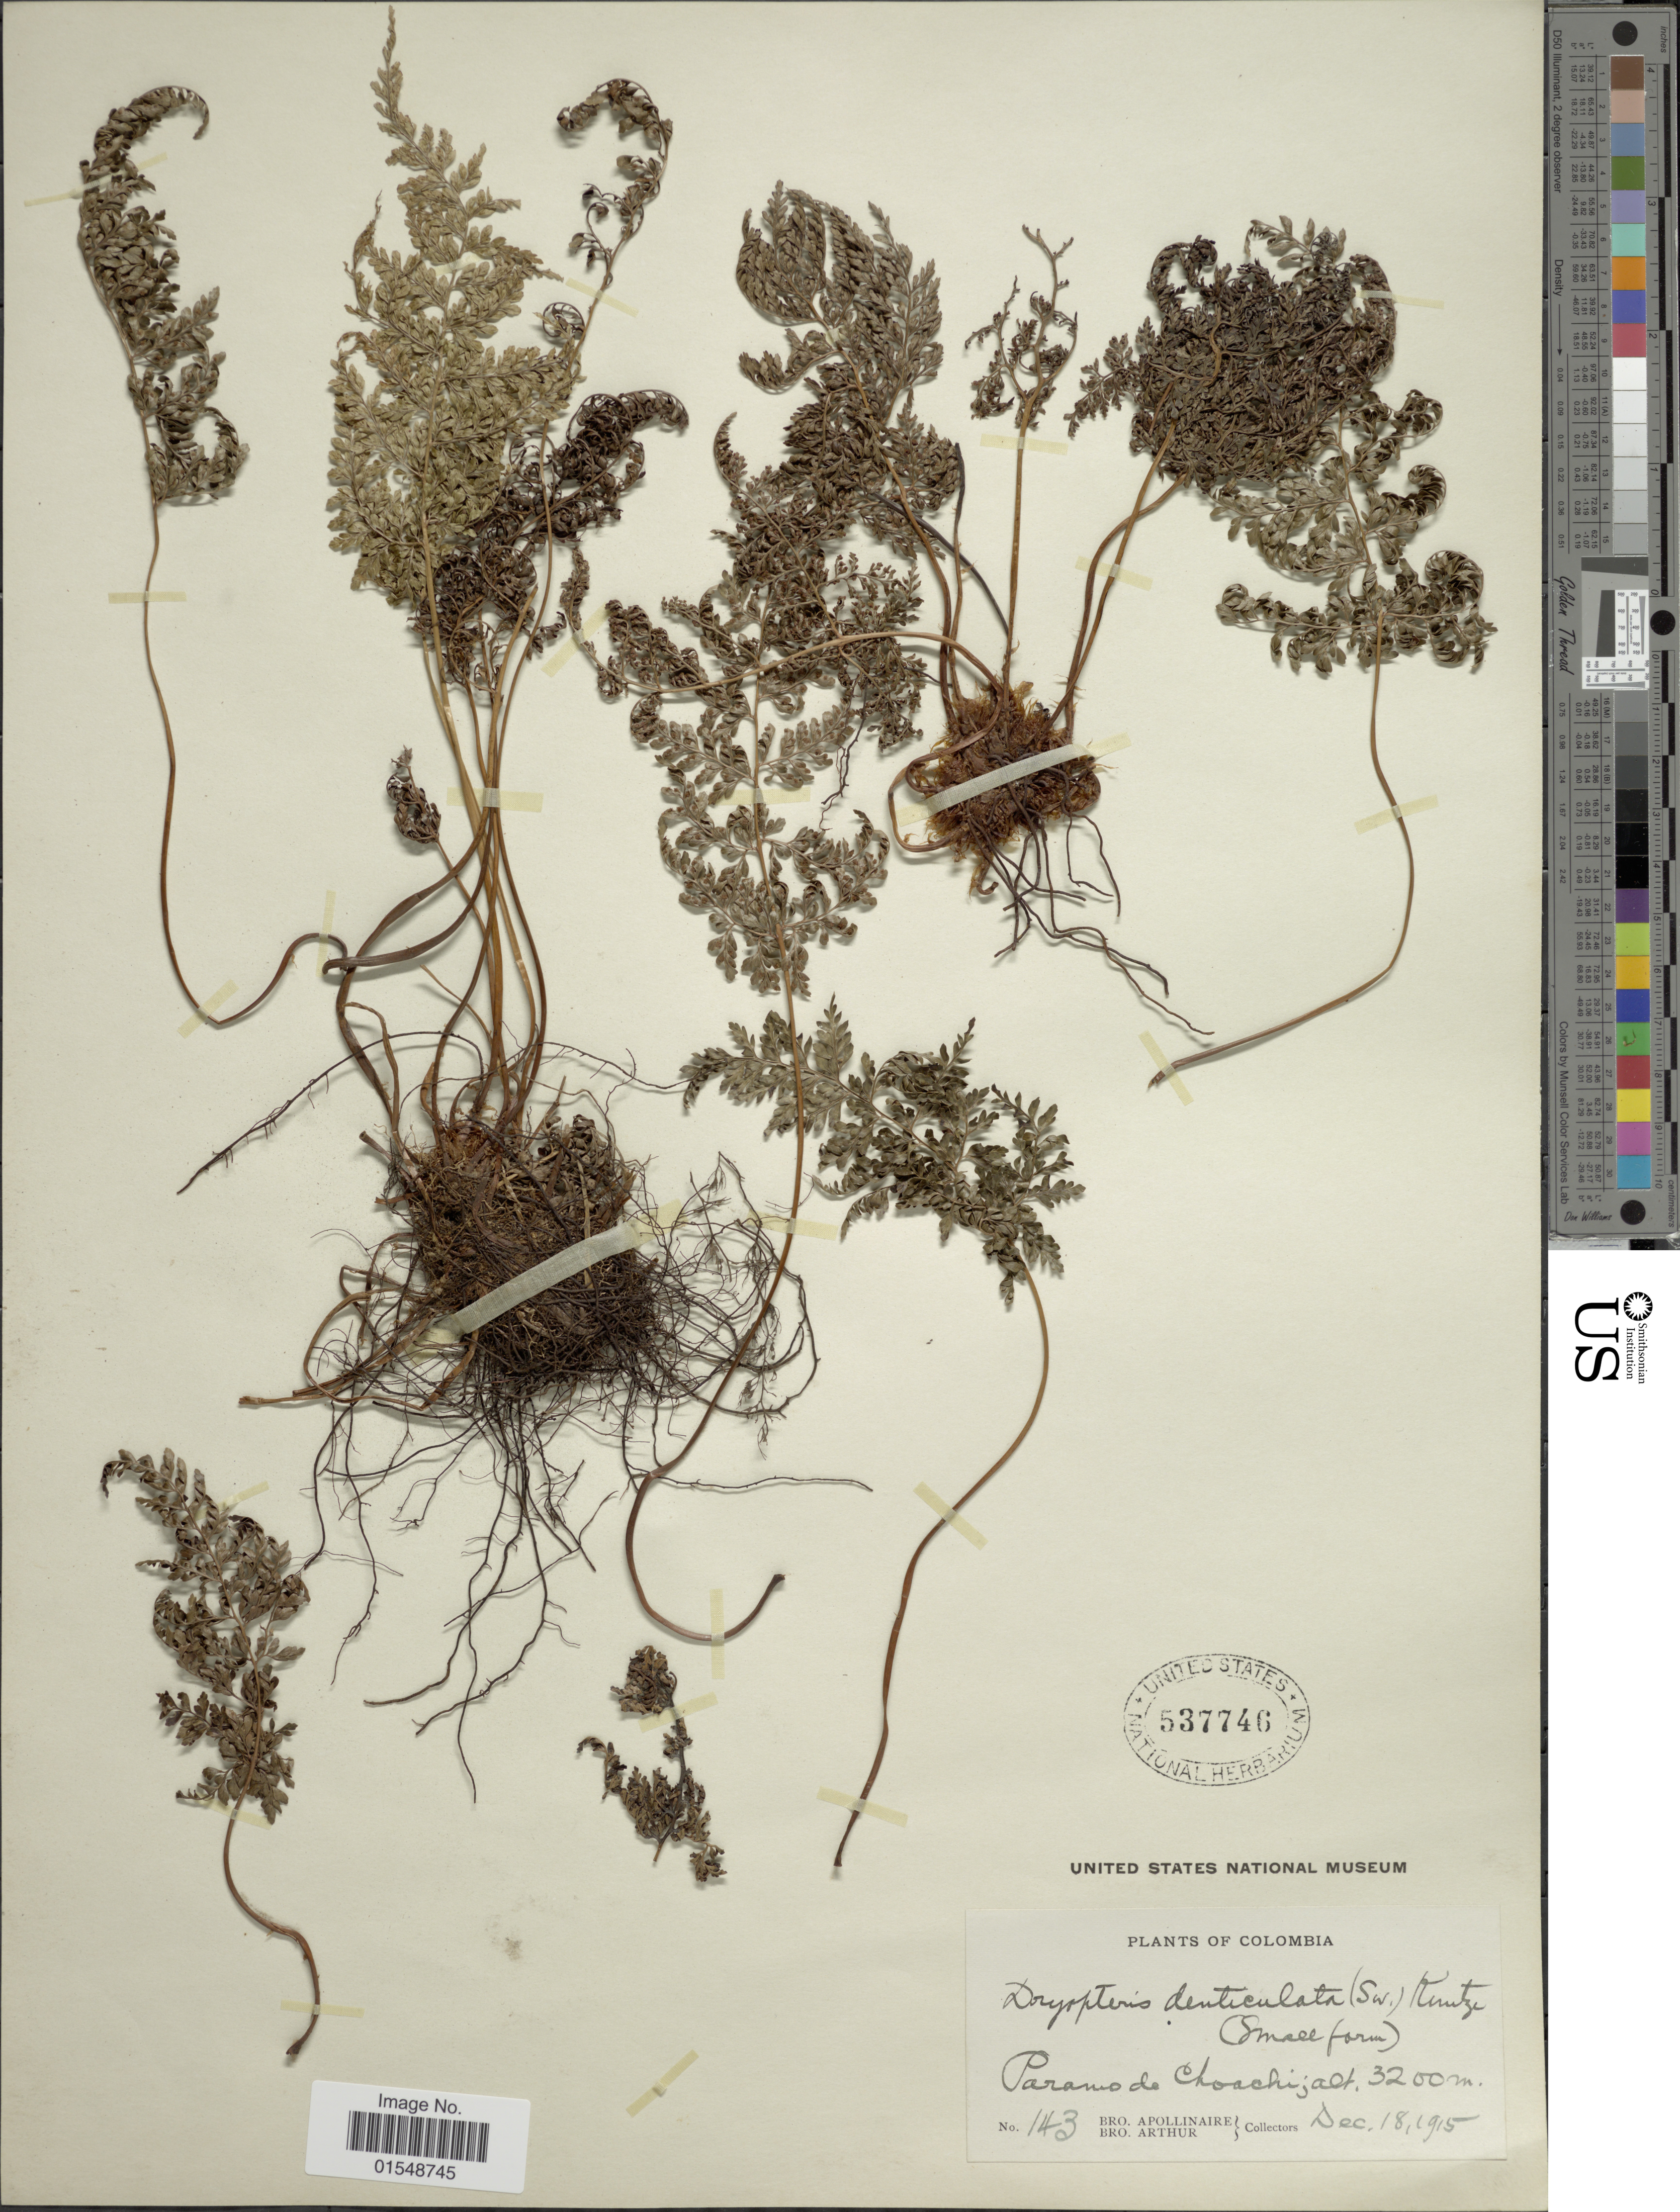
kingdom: Plantae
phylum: Tracheophyta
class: Polypodiopsida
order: Polypodiales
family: Dryopteridaceae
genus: Arachniodes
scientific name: Arachniodes denticulata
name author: (Sw.) Ching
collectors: Bro. Apollinaire & Bro. Arthur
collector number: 143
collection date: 1915-12-18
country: Colombia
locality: Paramo de Choachi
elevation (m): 3200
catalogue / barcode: US 537746